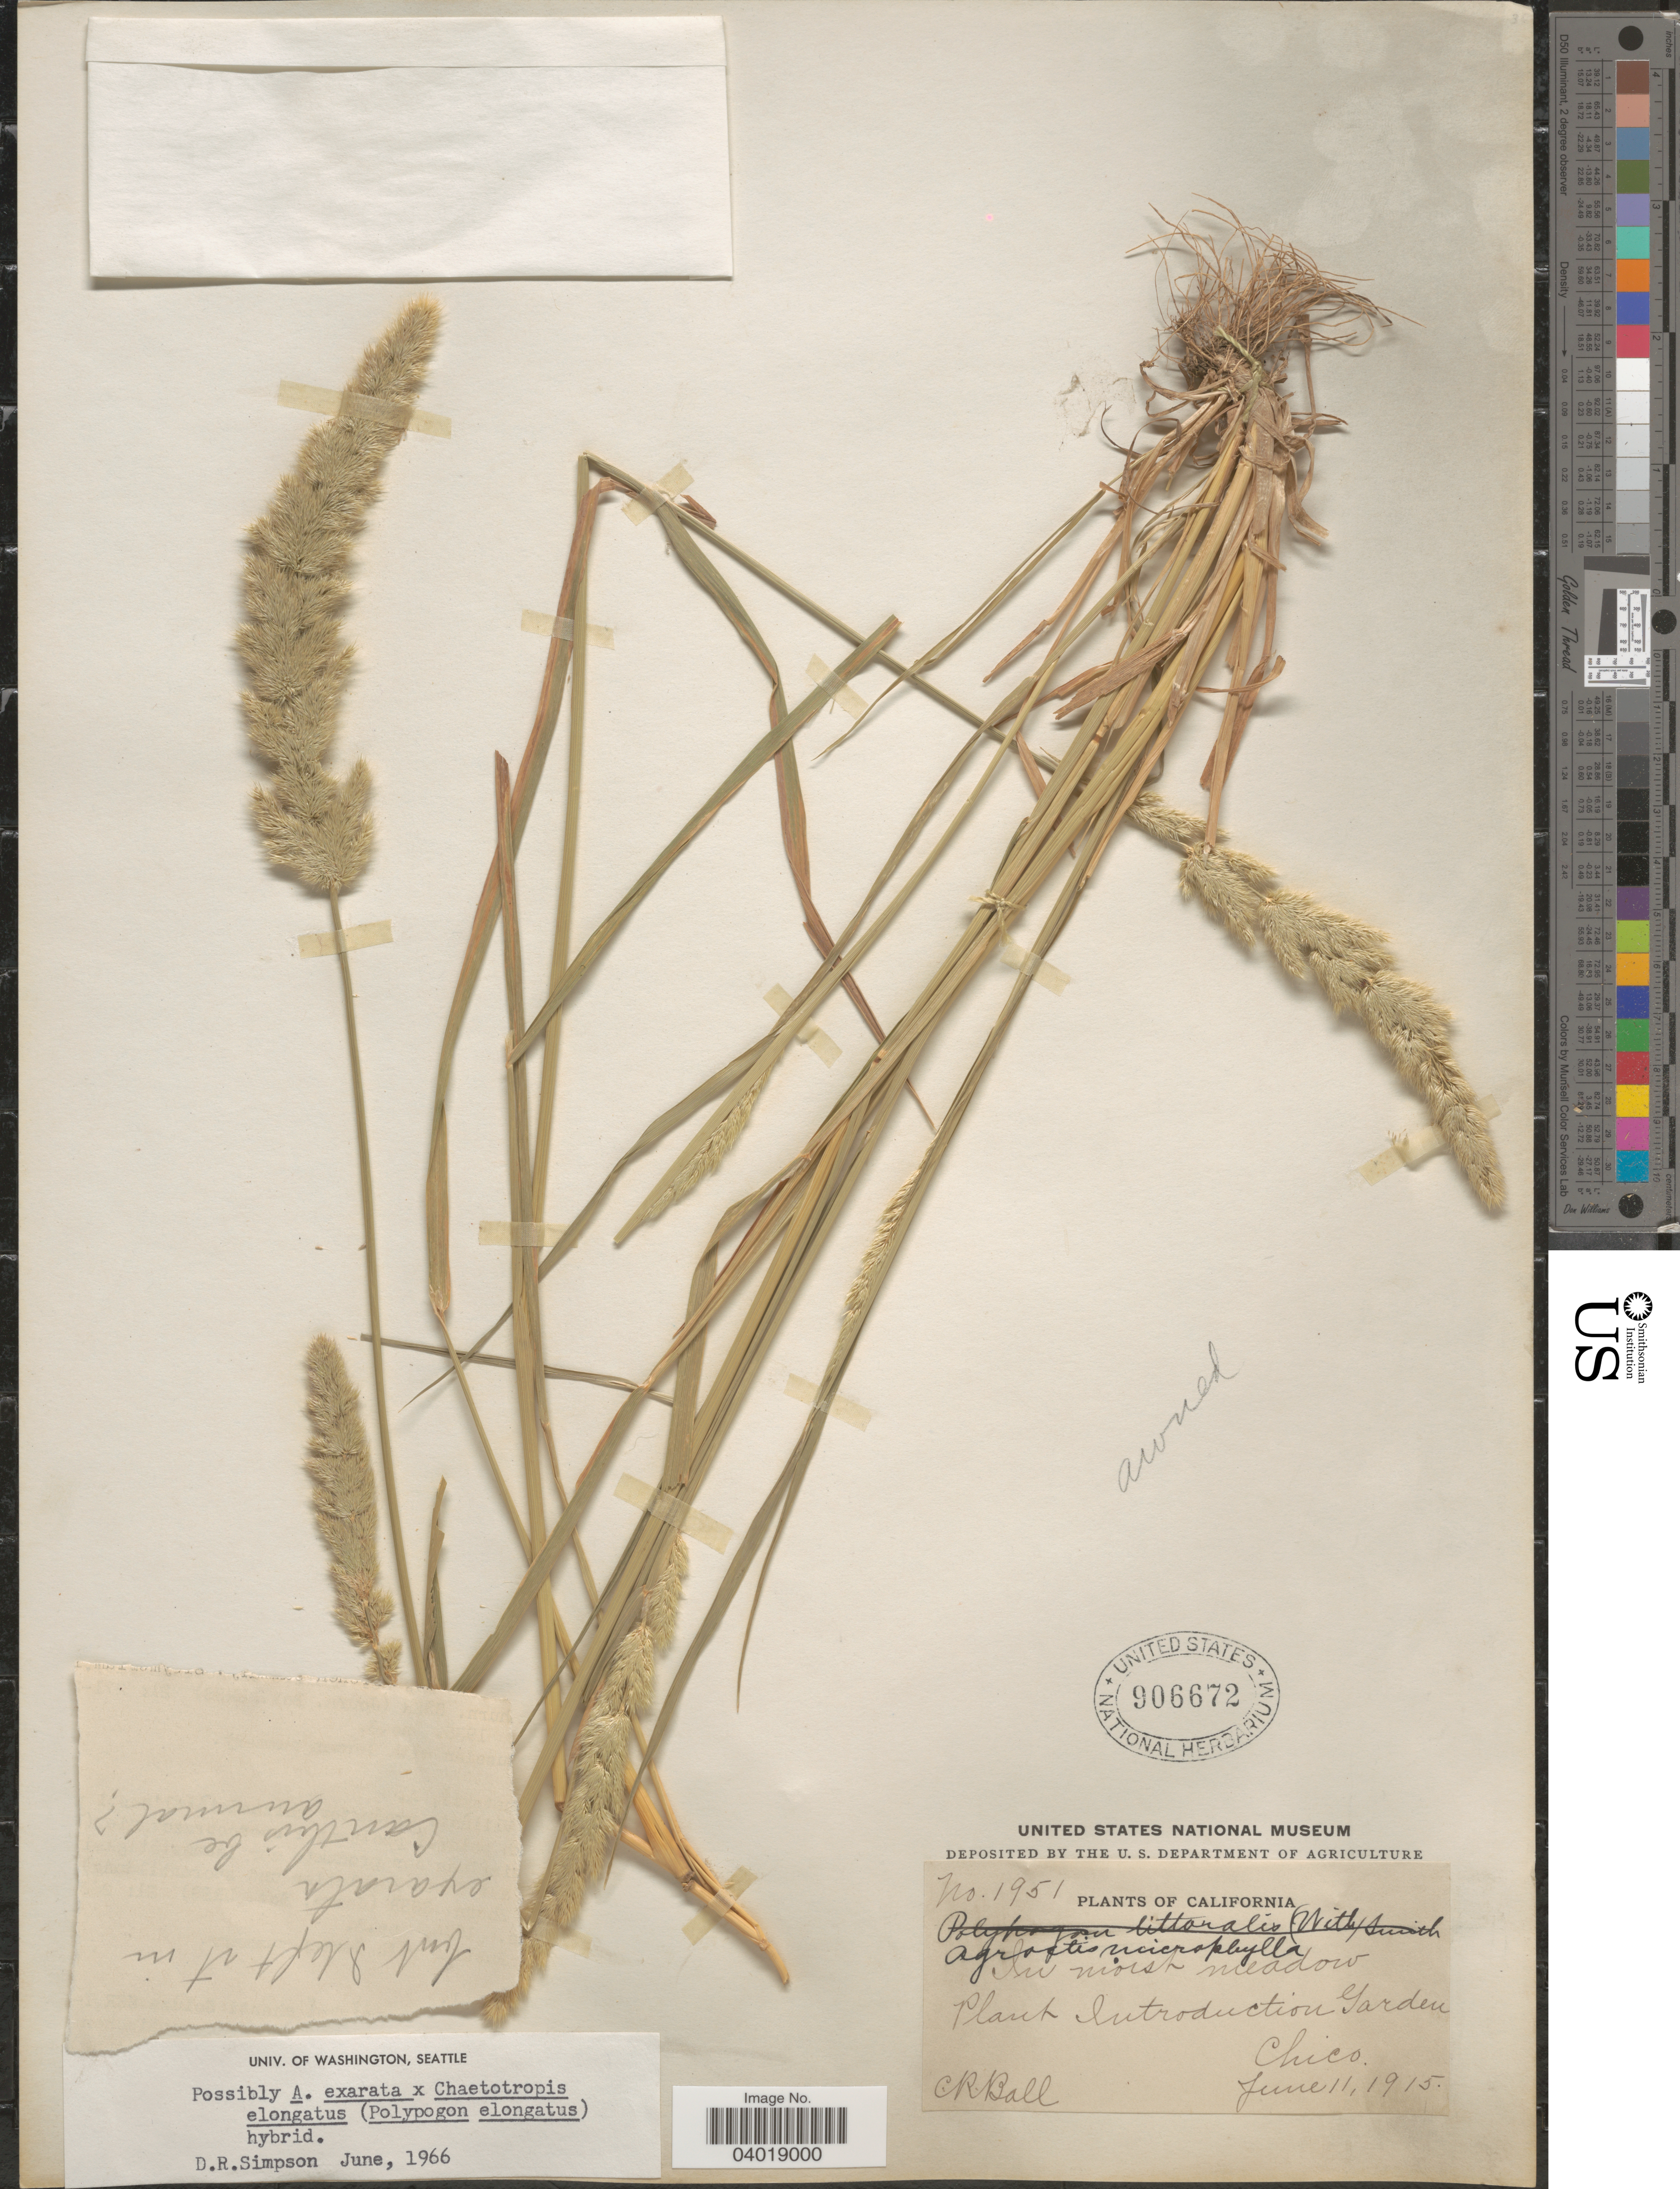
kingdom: Plantae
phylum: Tracheophyta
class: Liliopsida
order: Poales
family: Poaceae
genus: Agrostis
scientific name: Agrostis exarata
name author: Trin.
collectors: C. R. Ball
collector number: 1951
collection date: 1915-06-11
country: United States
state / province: California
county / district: Butte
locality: Plant Introduction Garden. Chico.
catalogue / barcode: US 906672